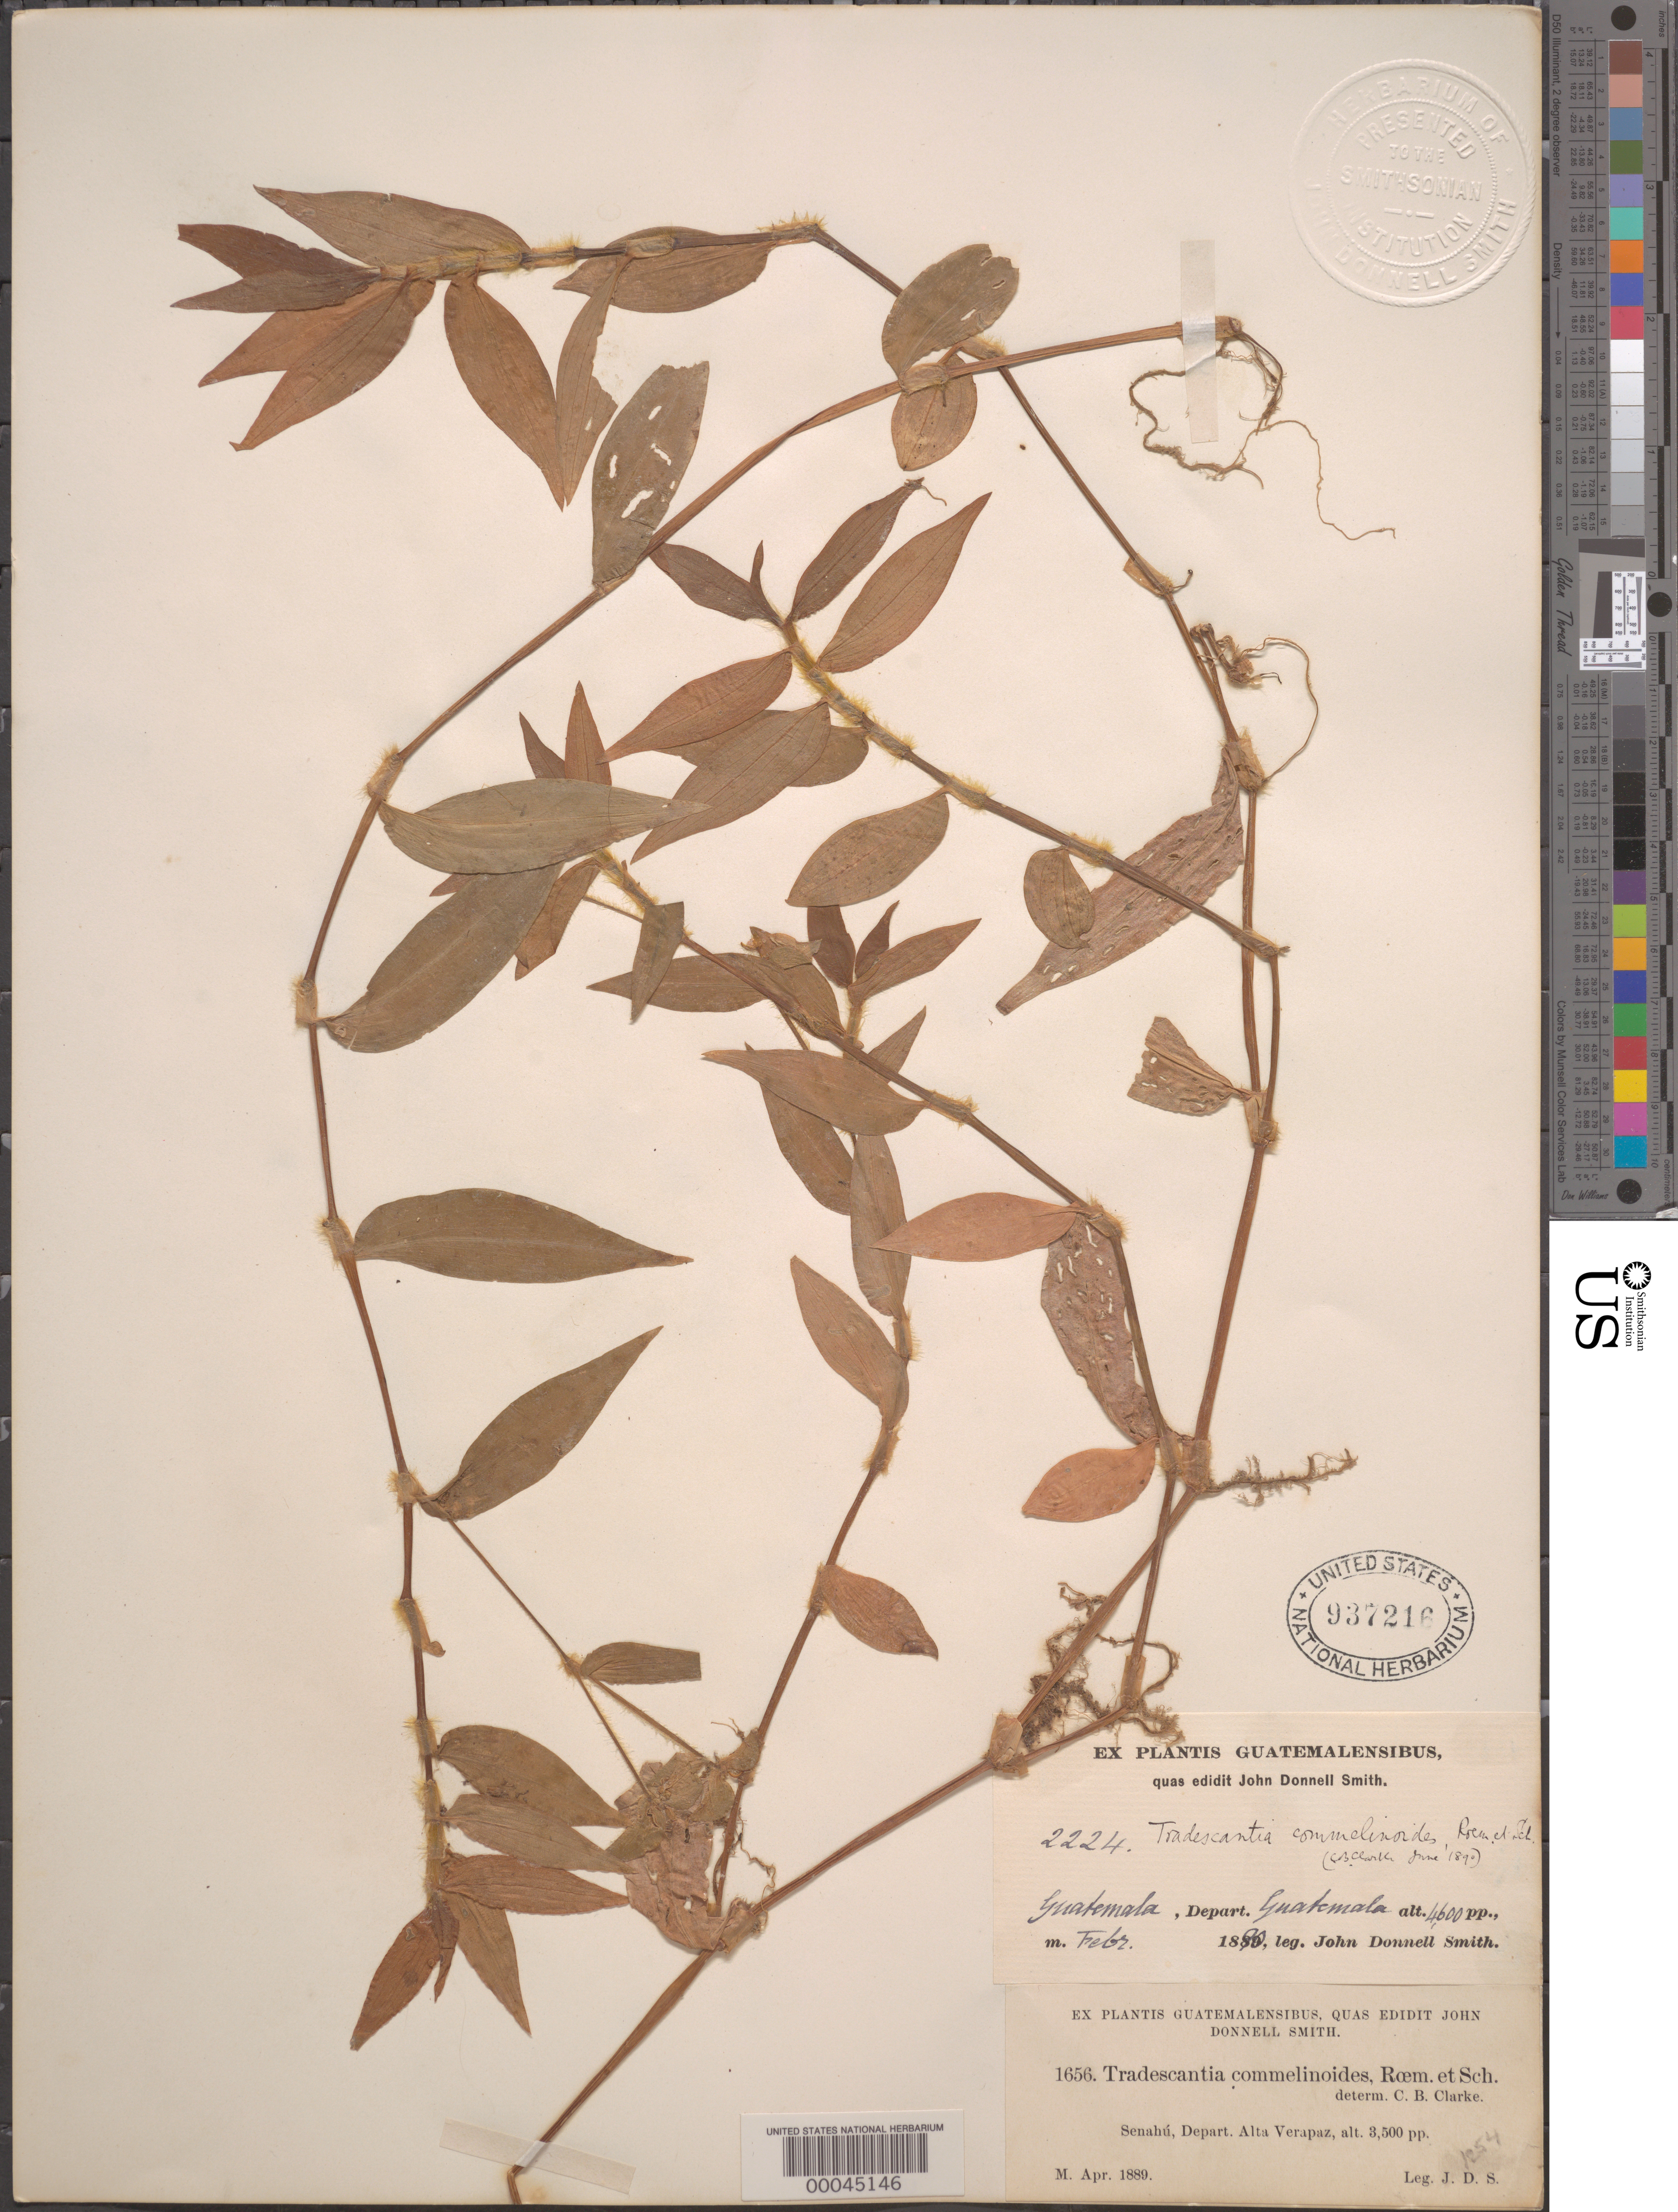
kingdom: Plantae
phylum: Tracheophyta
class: Liliopsida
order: Commelinales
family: Commelinaceae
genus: Tradescantia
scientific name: Tradescantia poelliae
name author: D.R. Hunt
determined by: Strong, Mark T., (BOT), Smithsonian Institution - National Museum of Natural History (UNITED STATES)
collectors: J. Donnell Smith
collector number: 1656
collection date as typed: Apr 1889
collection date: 1889-04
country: Guatemala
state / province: Alta Verapaz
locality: Senahu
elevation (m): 1068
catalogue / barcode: US 937216